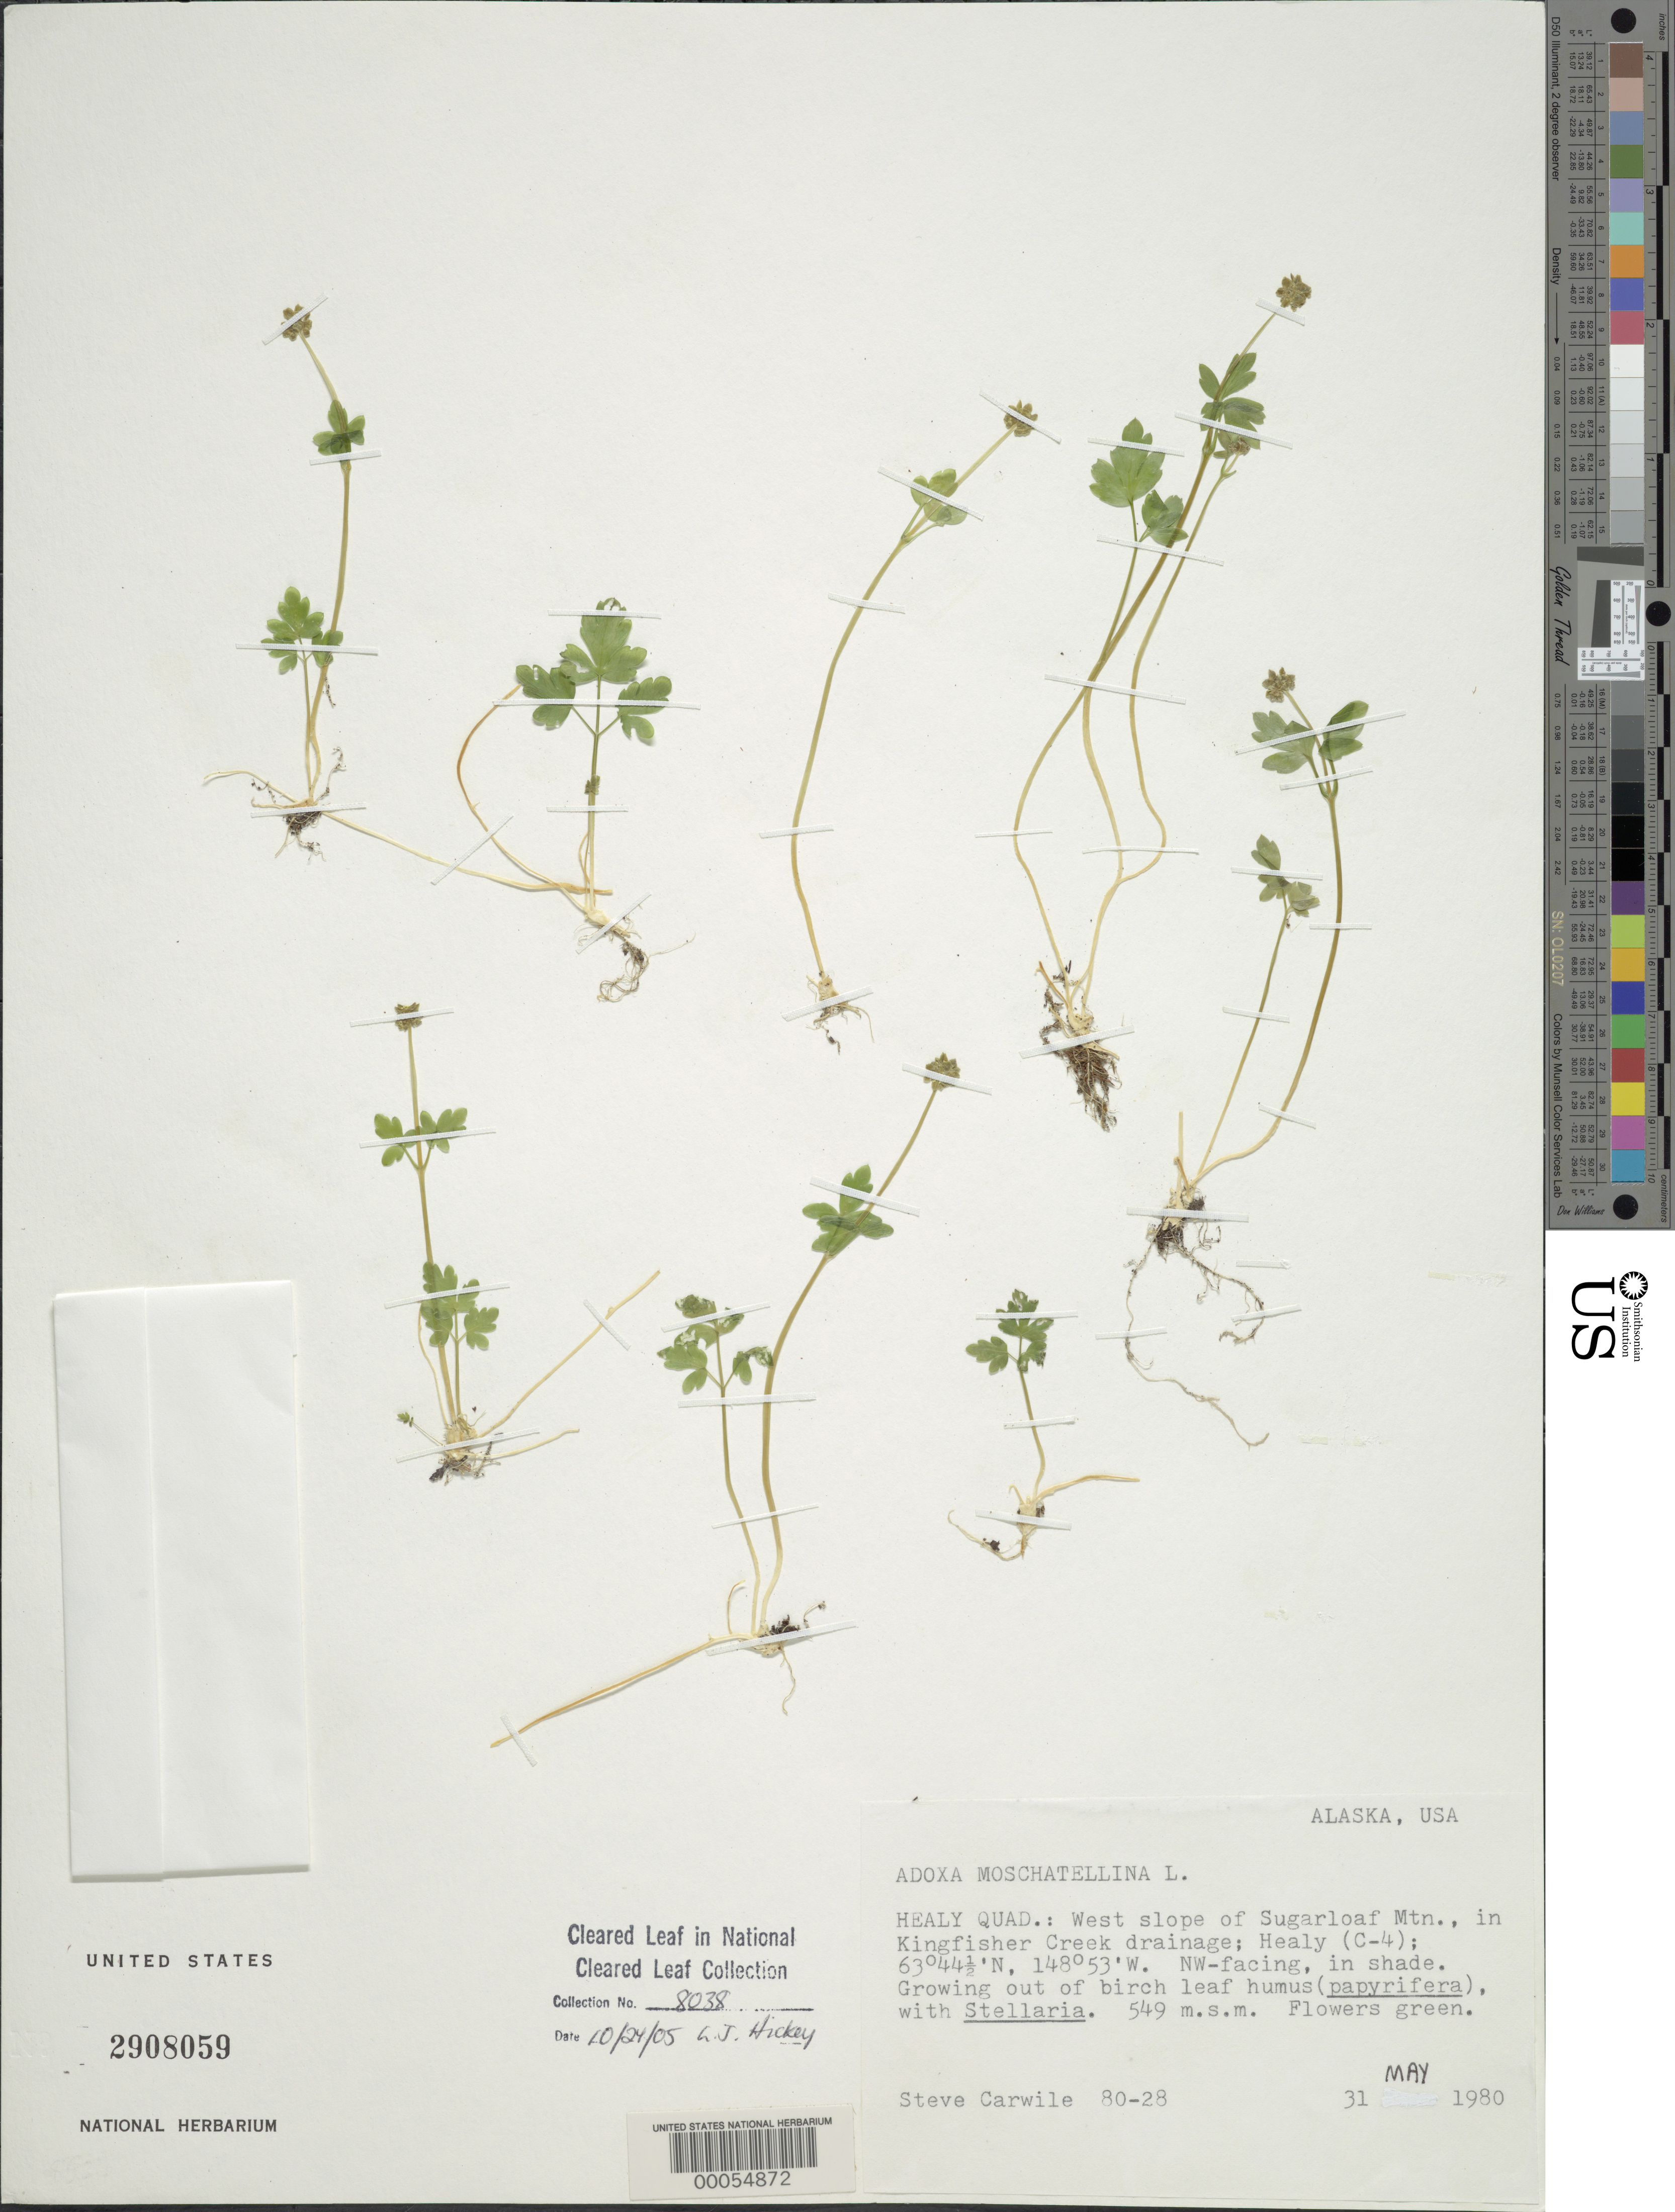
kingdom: Plantae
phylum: Tracheophyta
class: Magnoliopsida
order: Dipsacales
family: Viburnaceae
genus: Adoxa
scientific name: Adoxa moschatellina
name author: L.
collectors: S. Carwile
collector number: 80-28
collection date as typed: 31 May 1980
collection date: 1980-05-31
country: United States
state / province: Alaska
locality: Healy quad: w slope of sugarloaf mtn, in kingfisher creek dra inage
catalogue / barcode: US 2908059